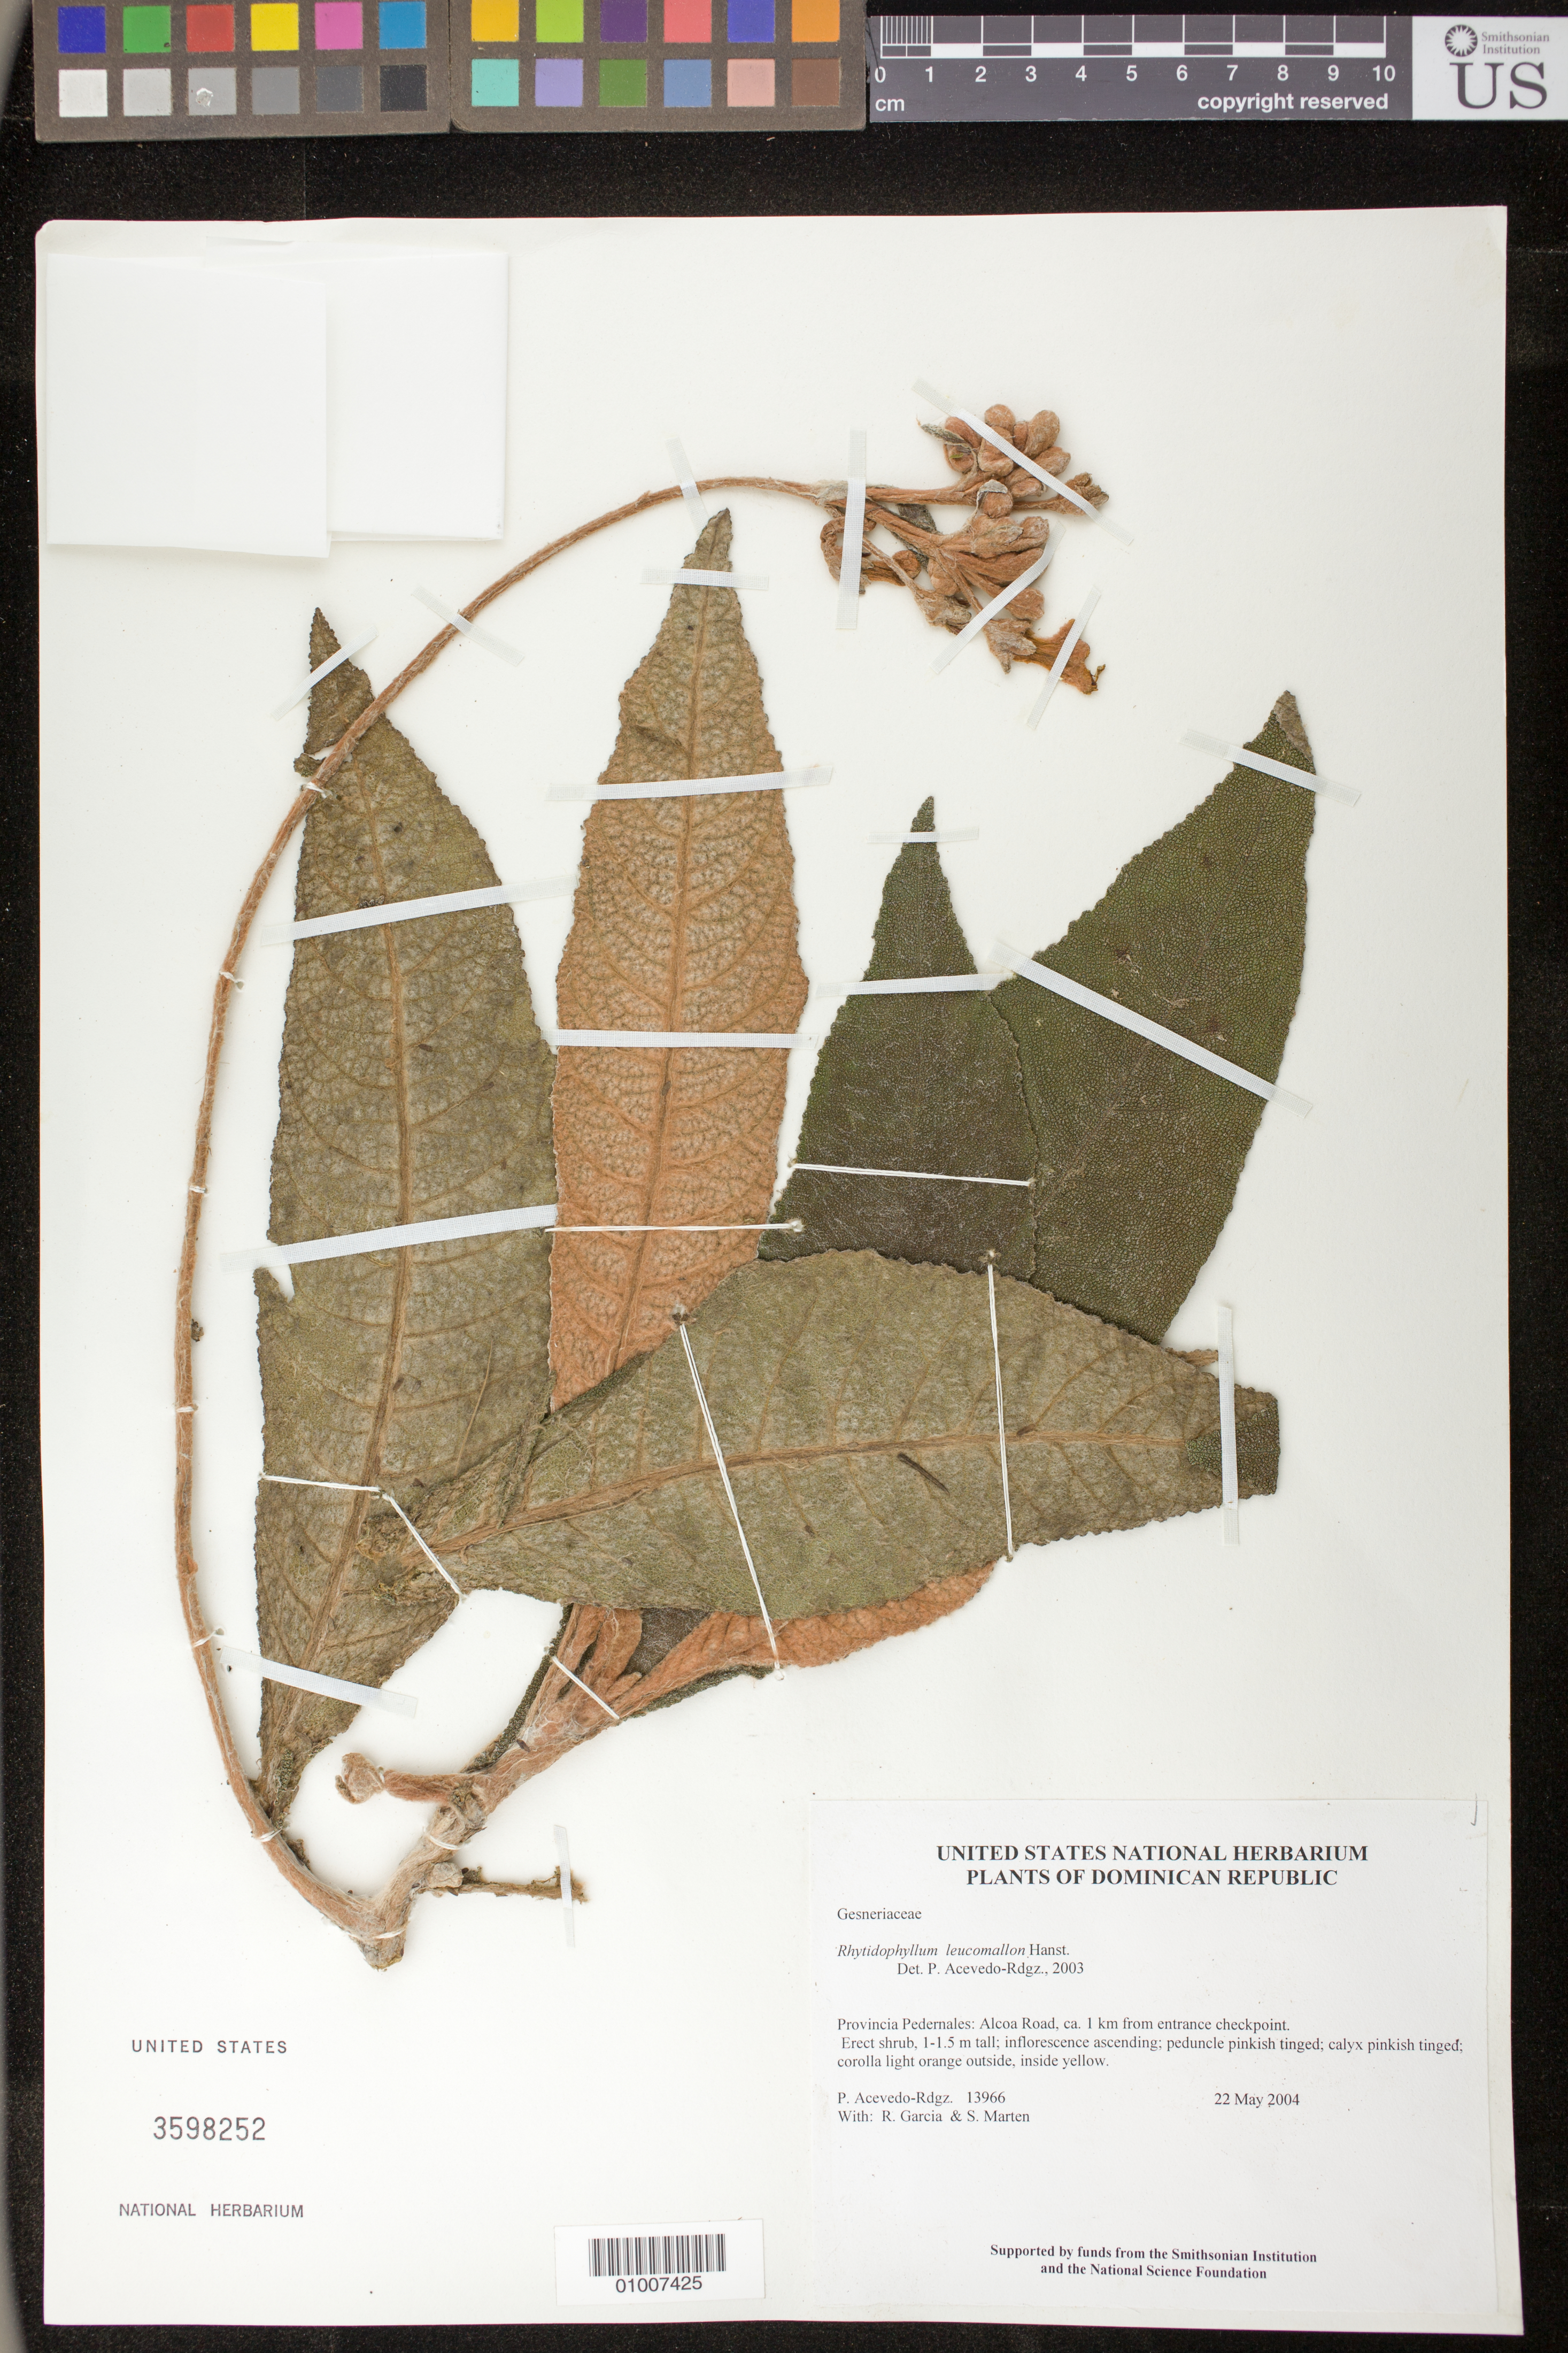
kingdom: Plantae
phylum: Tracheophyta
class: Magnoliopsida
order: Lamiales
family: Gesneriaceae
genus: Rhytidophyllum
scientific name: Rhytidophyllum leucomallon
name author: Hanst.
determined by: Acevedo-Rodríguez, P., (BOT), Smithsonian Institution - National Museum of Natural History (UNITED STATES)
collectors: P. Acevedo-Rodr., R. García & S. Marten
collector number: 13966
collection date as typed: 22 May 2004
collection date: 2004-05-22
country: Dominican Republic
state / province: Pedernales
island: Hispaniola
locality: Provincia Pedernales: Alcoa Road, ca. 1 km from entrance checkpoint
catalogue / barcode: US 3598252